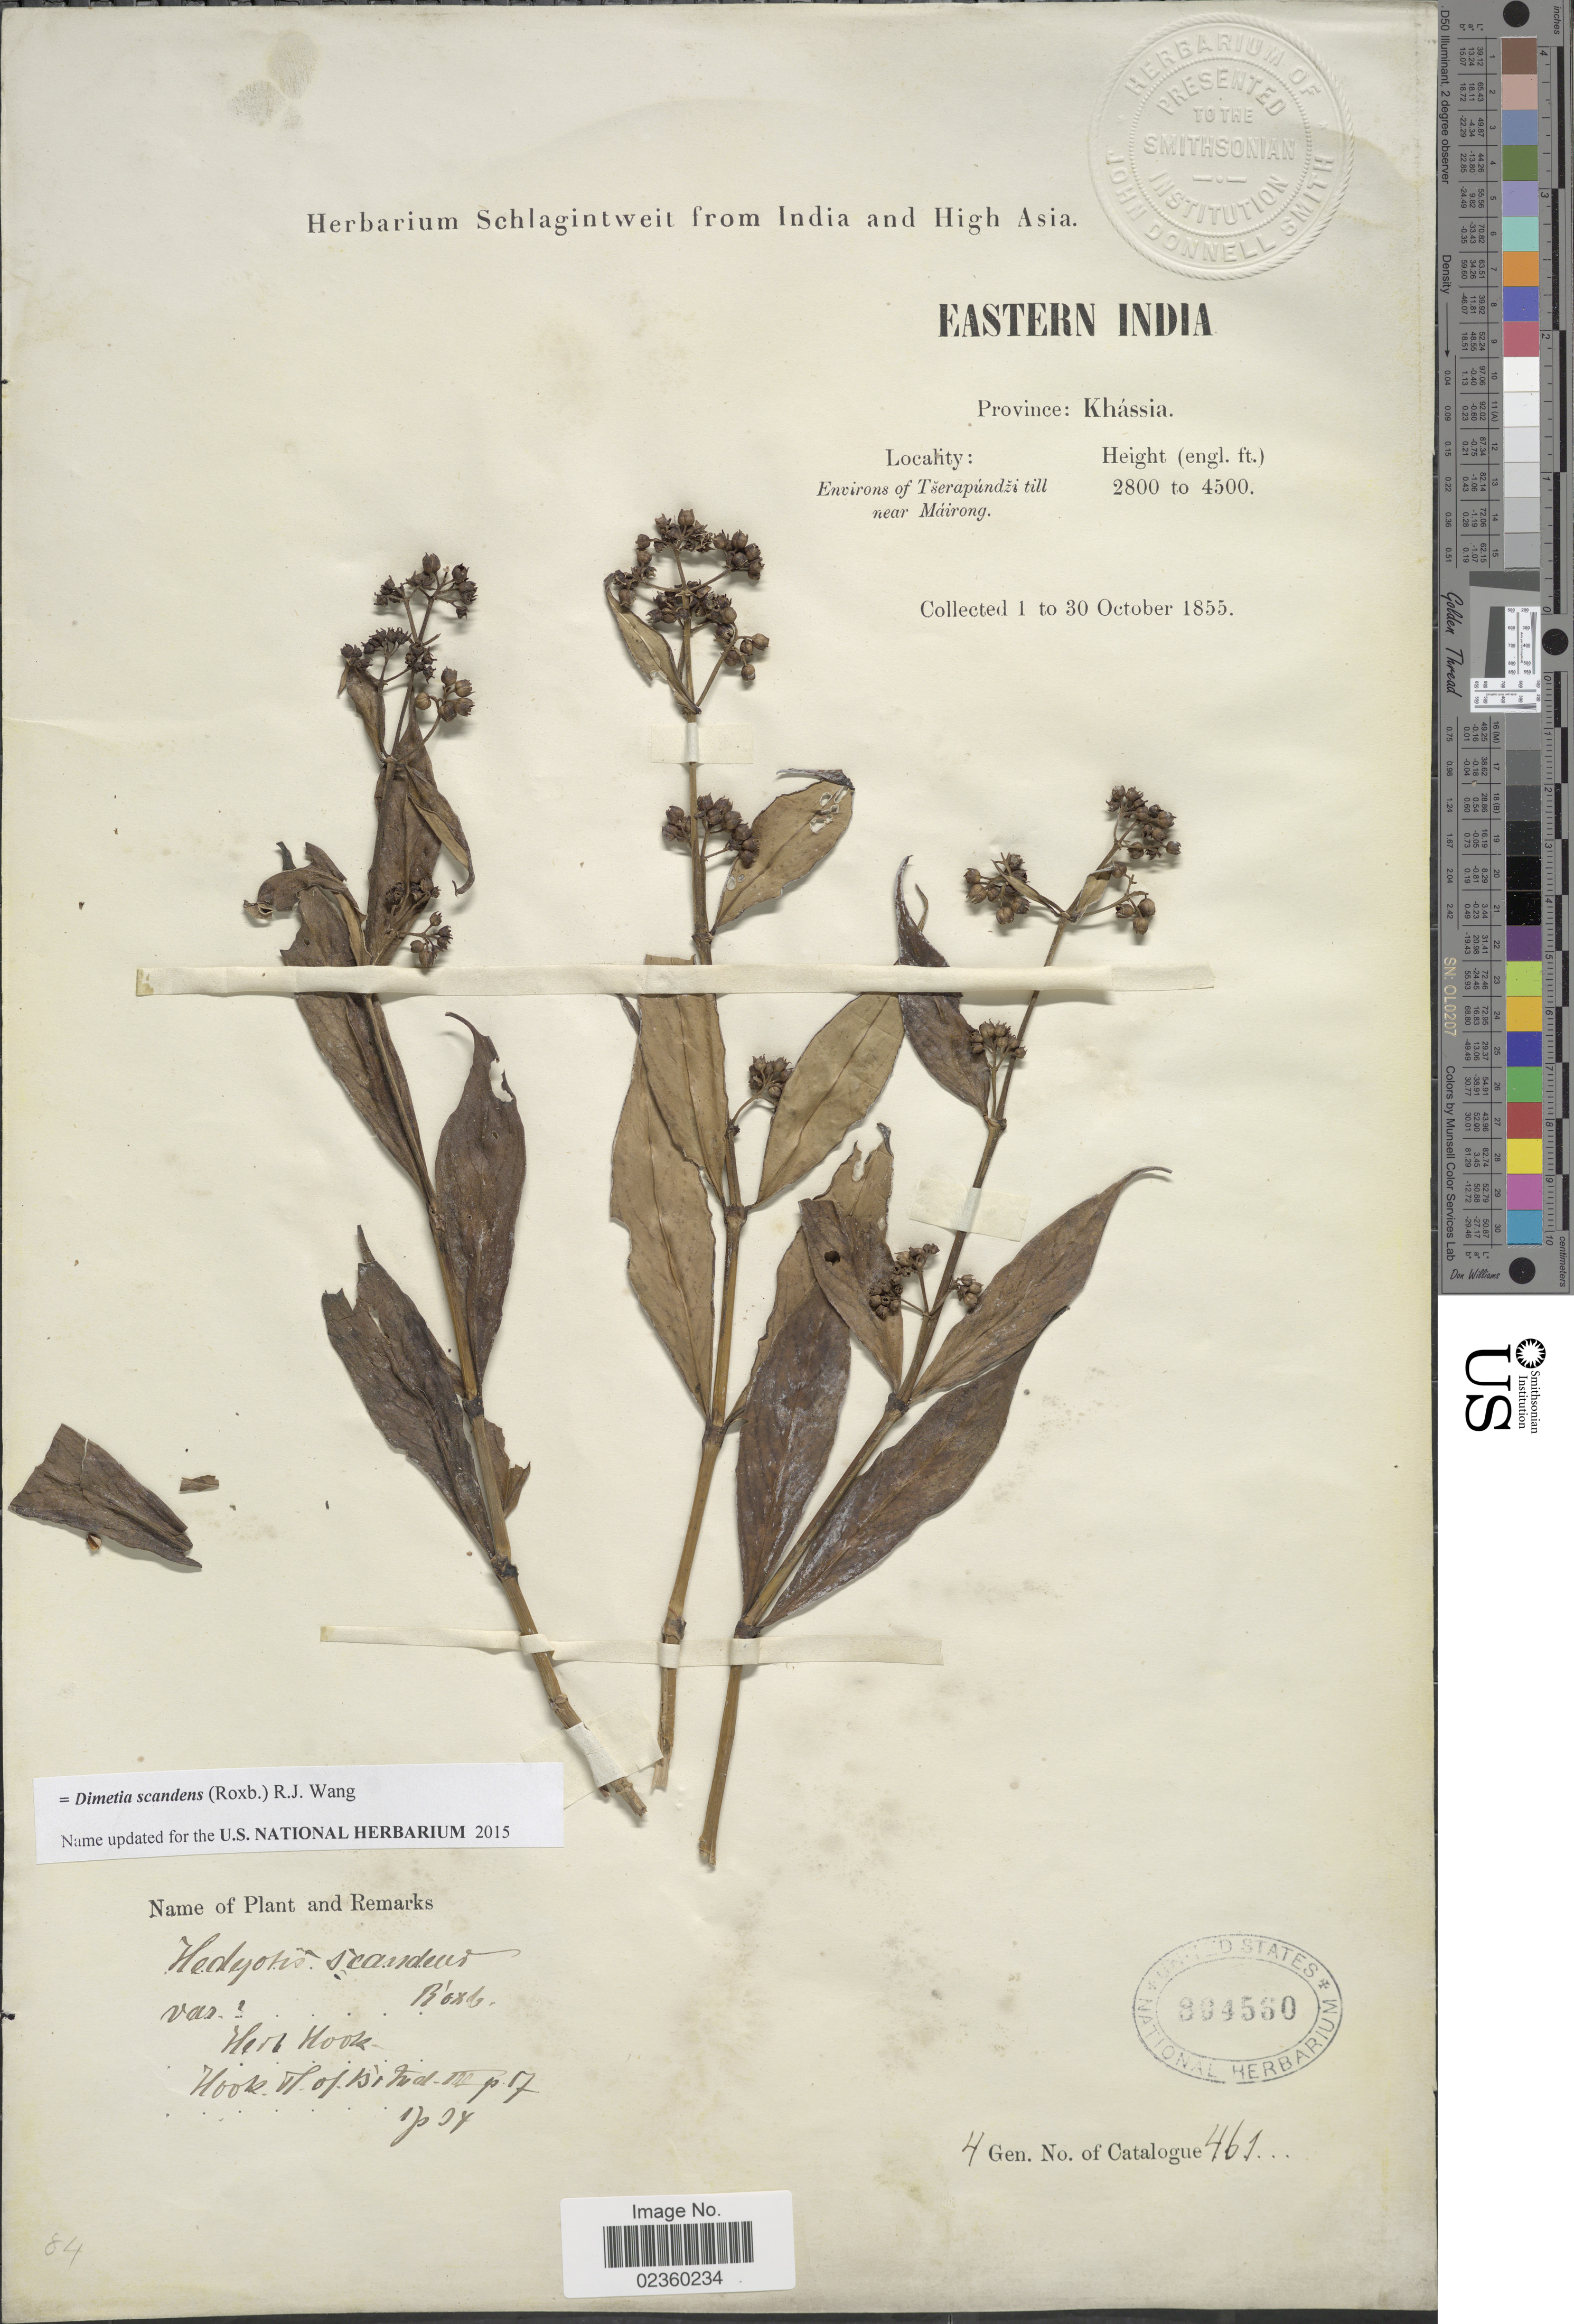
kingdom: Plantae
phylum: Tracheophyta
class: Magnoliopsida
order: Gentianales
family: Rubiaceae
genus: Dimetia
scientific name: Dimetia scandens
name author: (Roxb.) R.J. Wang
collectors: ex herb. Schlagintweit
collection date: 1855-10-01/1855-10-30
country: India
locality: Eastern India, Province: Khássia, Environs of Tserapúndzi till near Máirong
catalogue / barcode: US 864560